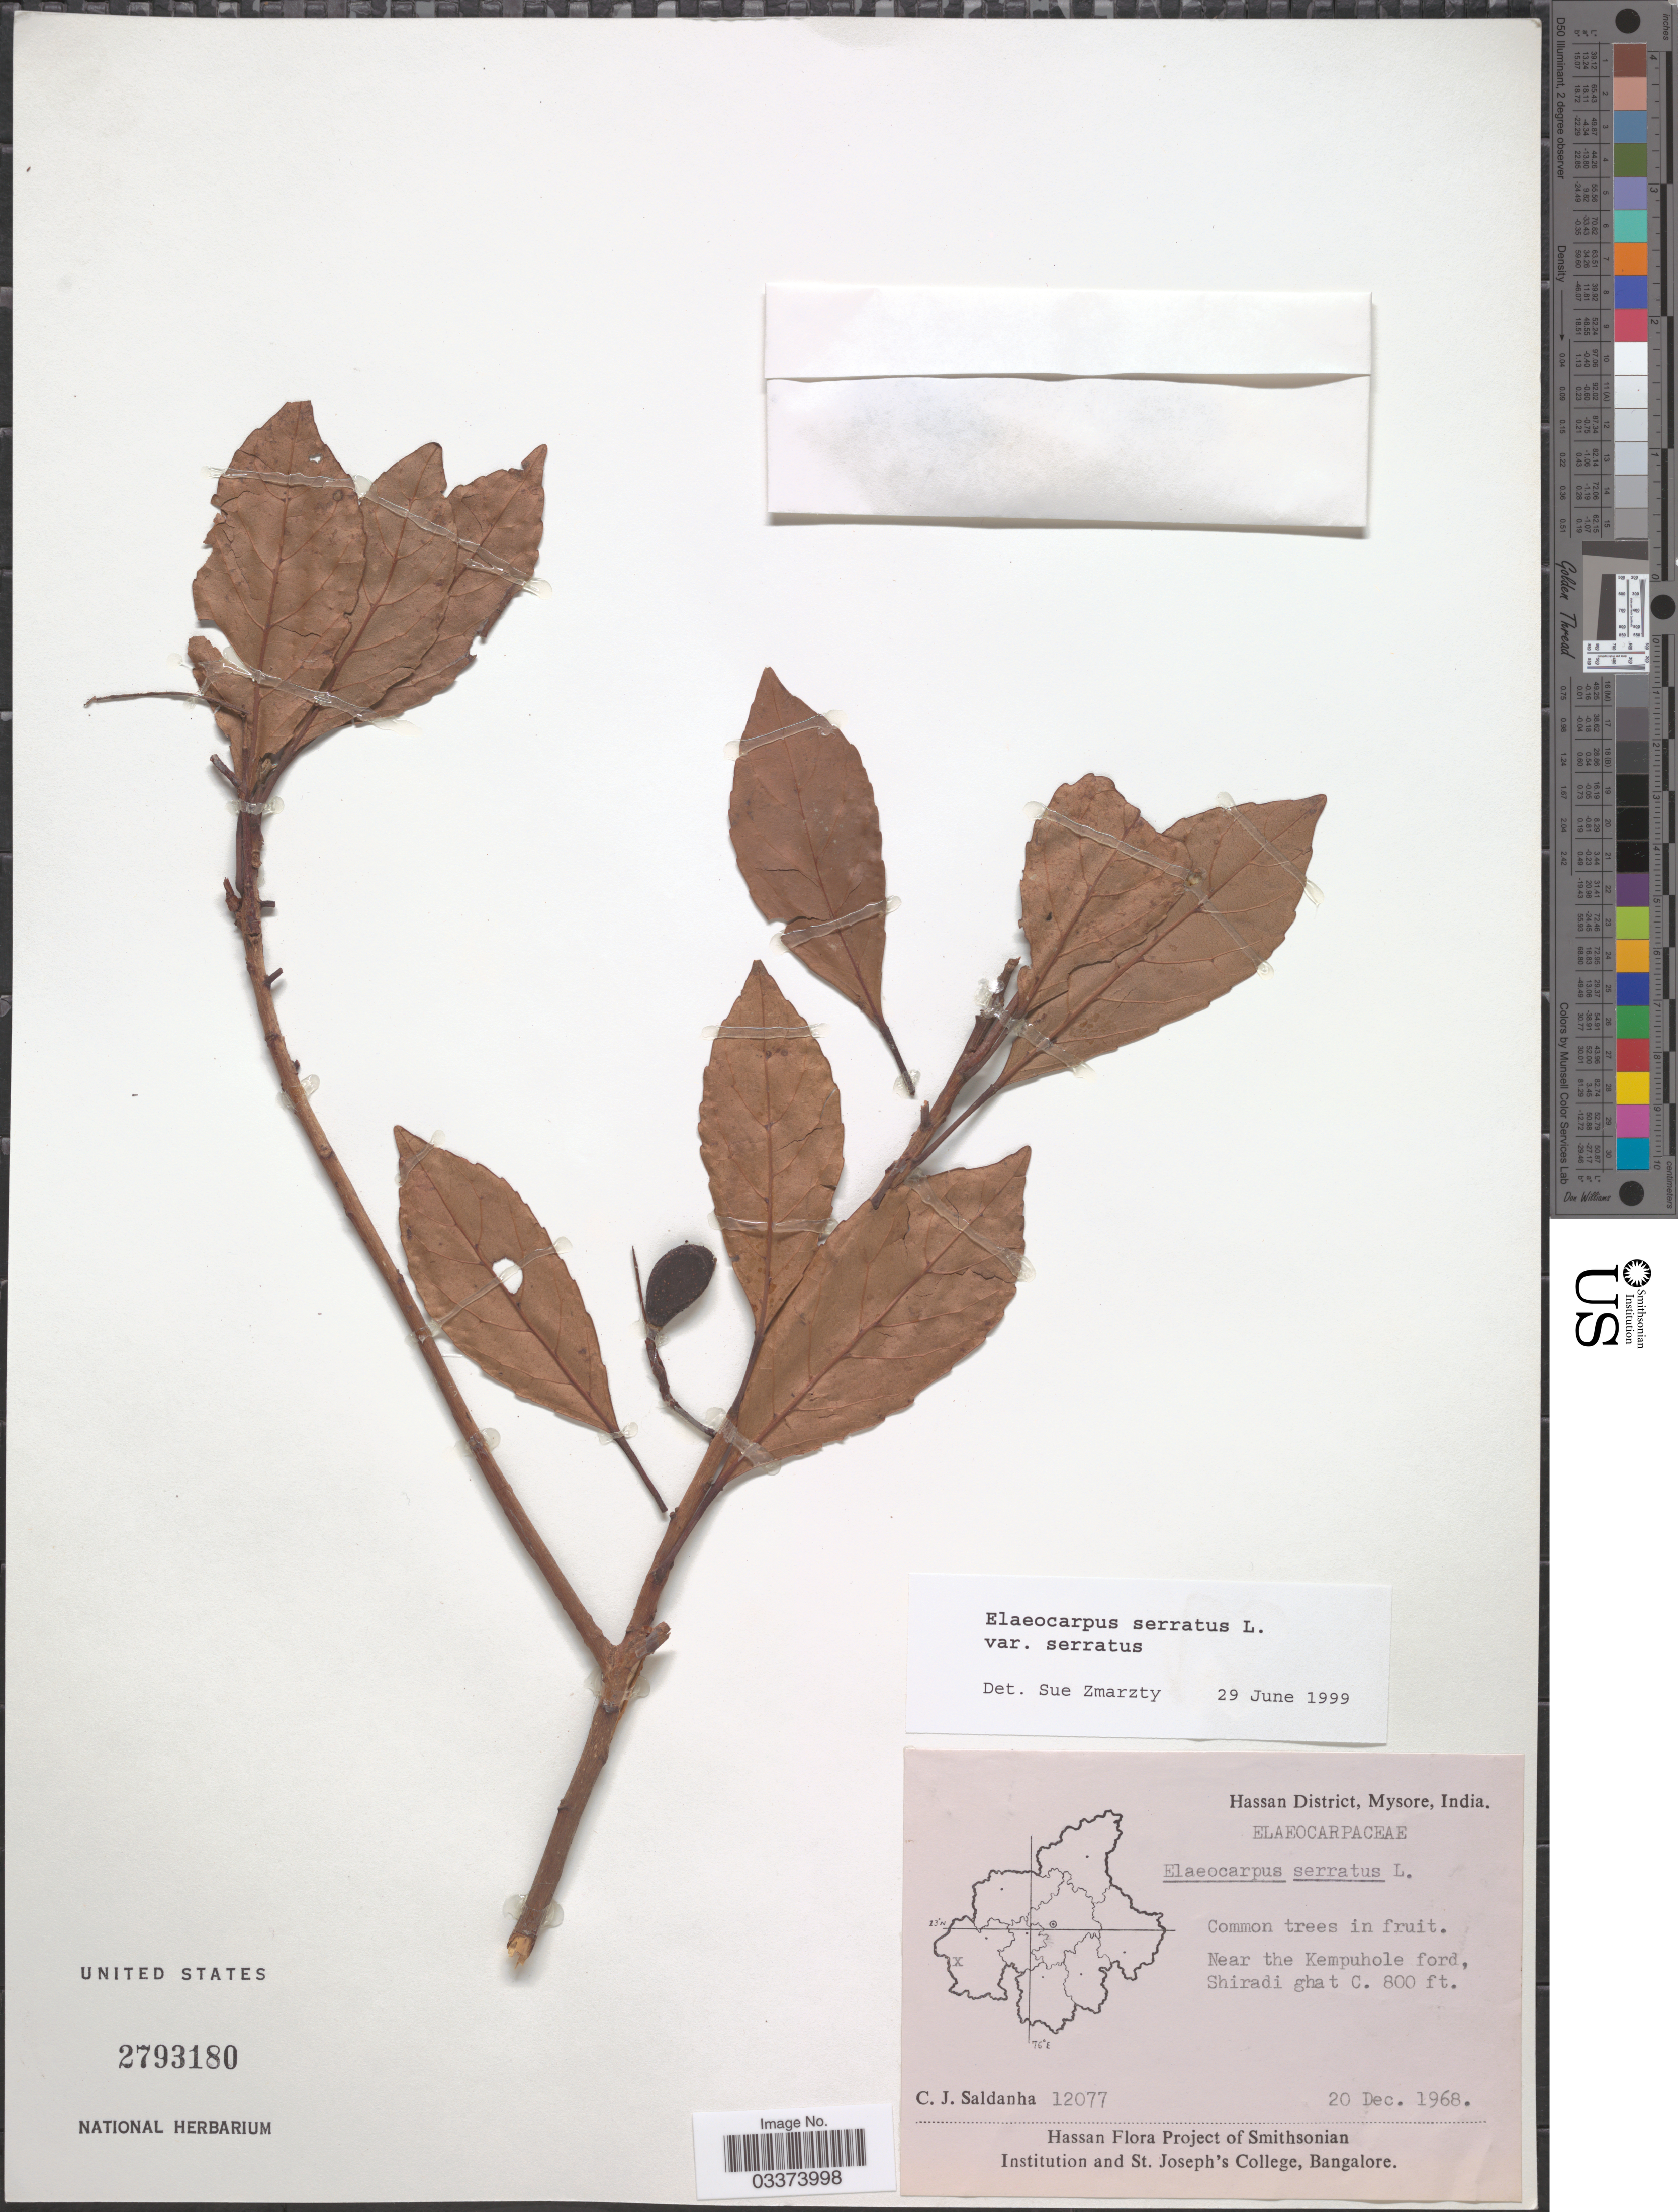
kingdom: Plantae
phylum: Tracheophyta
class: Magnoliopsida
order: Oxalidales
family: Elaeocarpaceae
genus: Elaeocarpus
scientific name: Elaeocarpus serratus var. serratus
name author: L.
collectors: C. J. Saldanha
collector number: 12077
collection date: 1968-12-20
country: India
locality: Hassan District, Mysore. Near the Kempuhole ford, Shiradi ghat.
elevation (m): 244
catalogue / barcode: US 2793180